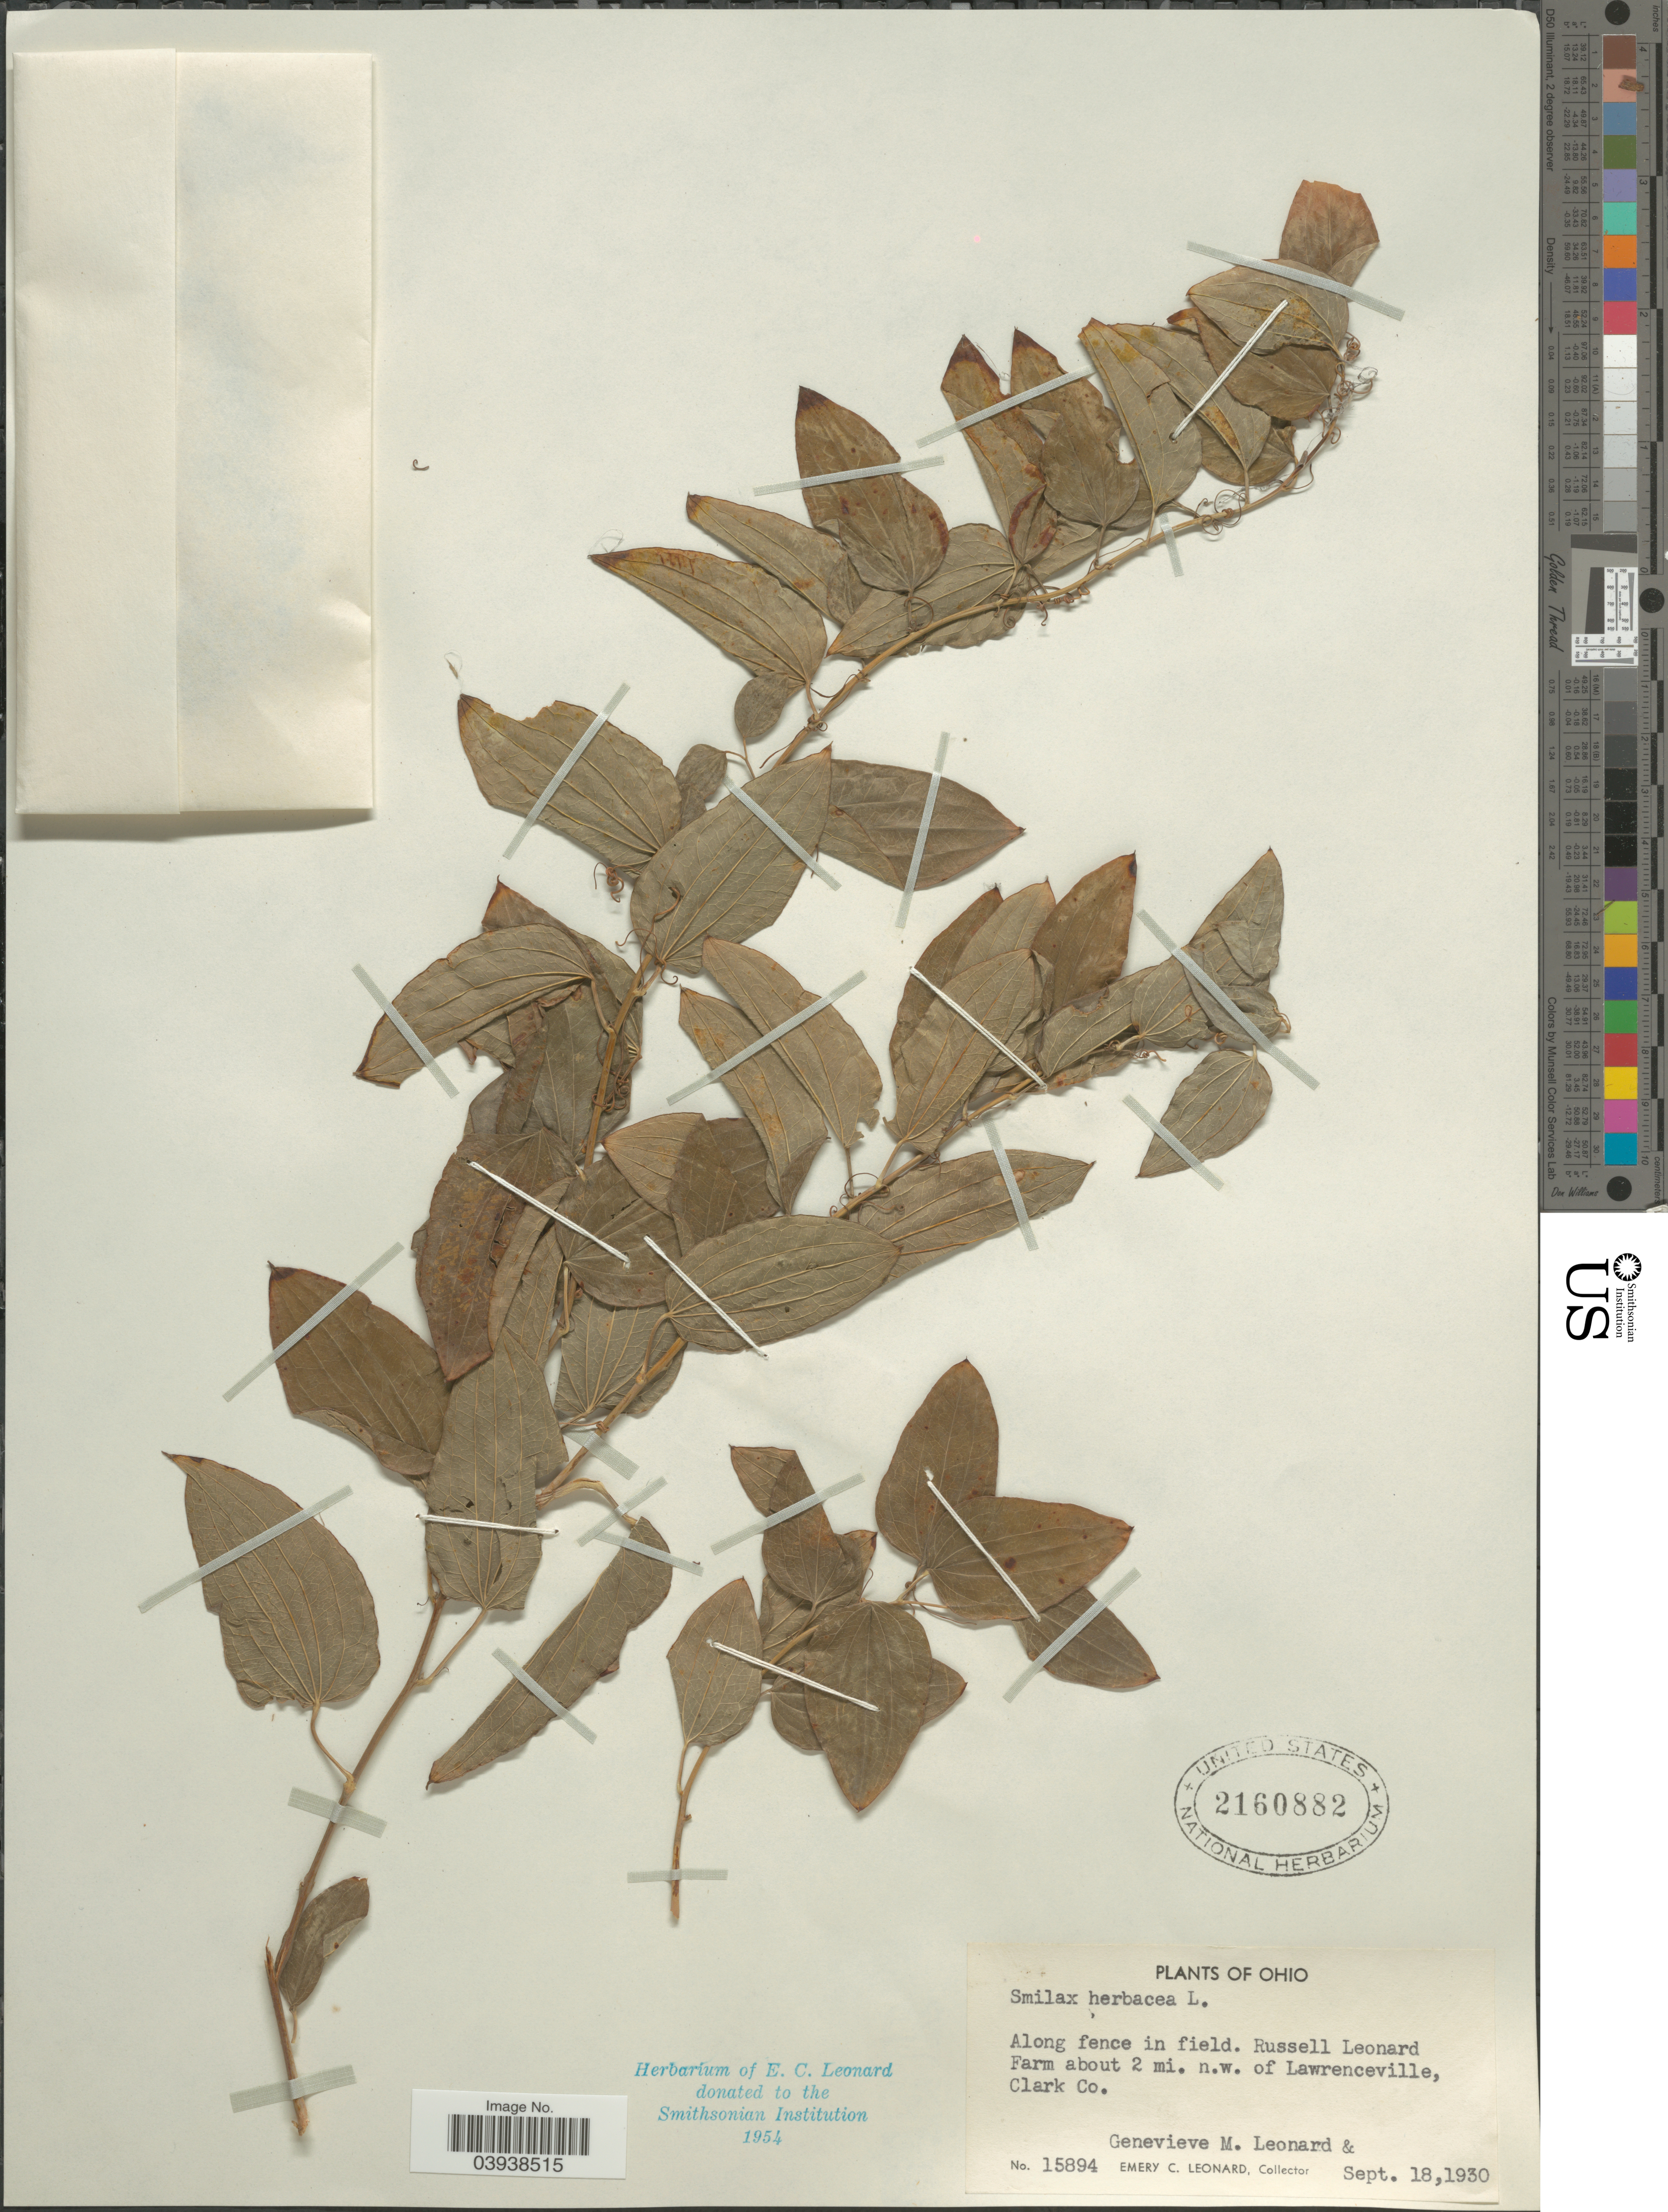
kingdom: Plantae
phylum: Tracheophyta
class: Liliopsida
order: Liliales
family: Smilacaceae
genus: Smilax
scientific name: Smilax herbacea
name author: L.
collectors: G. M. Leonard & E. C. Leonard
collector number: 15894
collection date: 1930-09-18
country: United States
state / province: Ohio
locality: Along fence in field. Russel Leonard Farm about 2 mi. n.w. of Lawrenceville, Clark Co.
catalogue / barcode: US 2160882